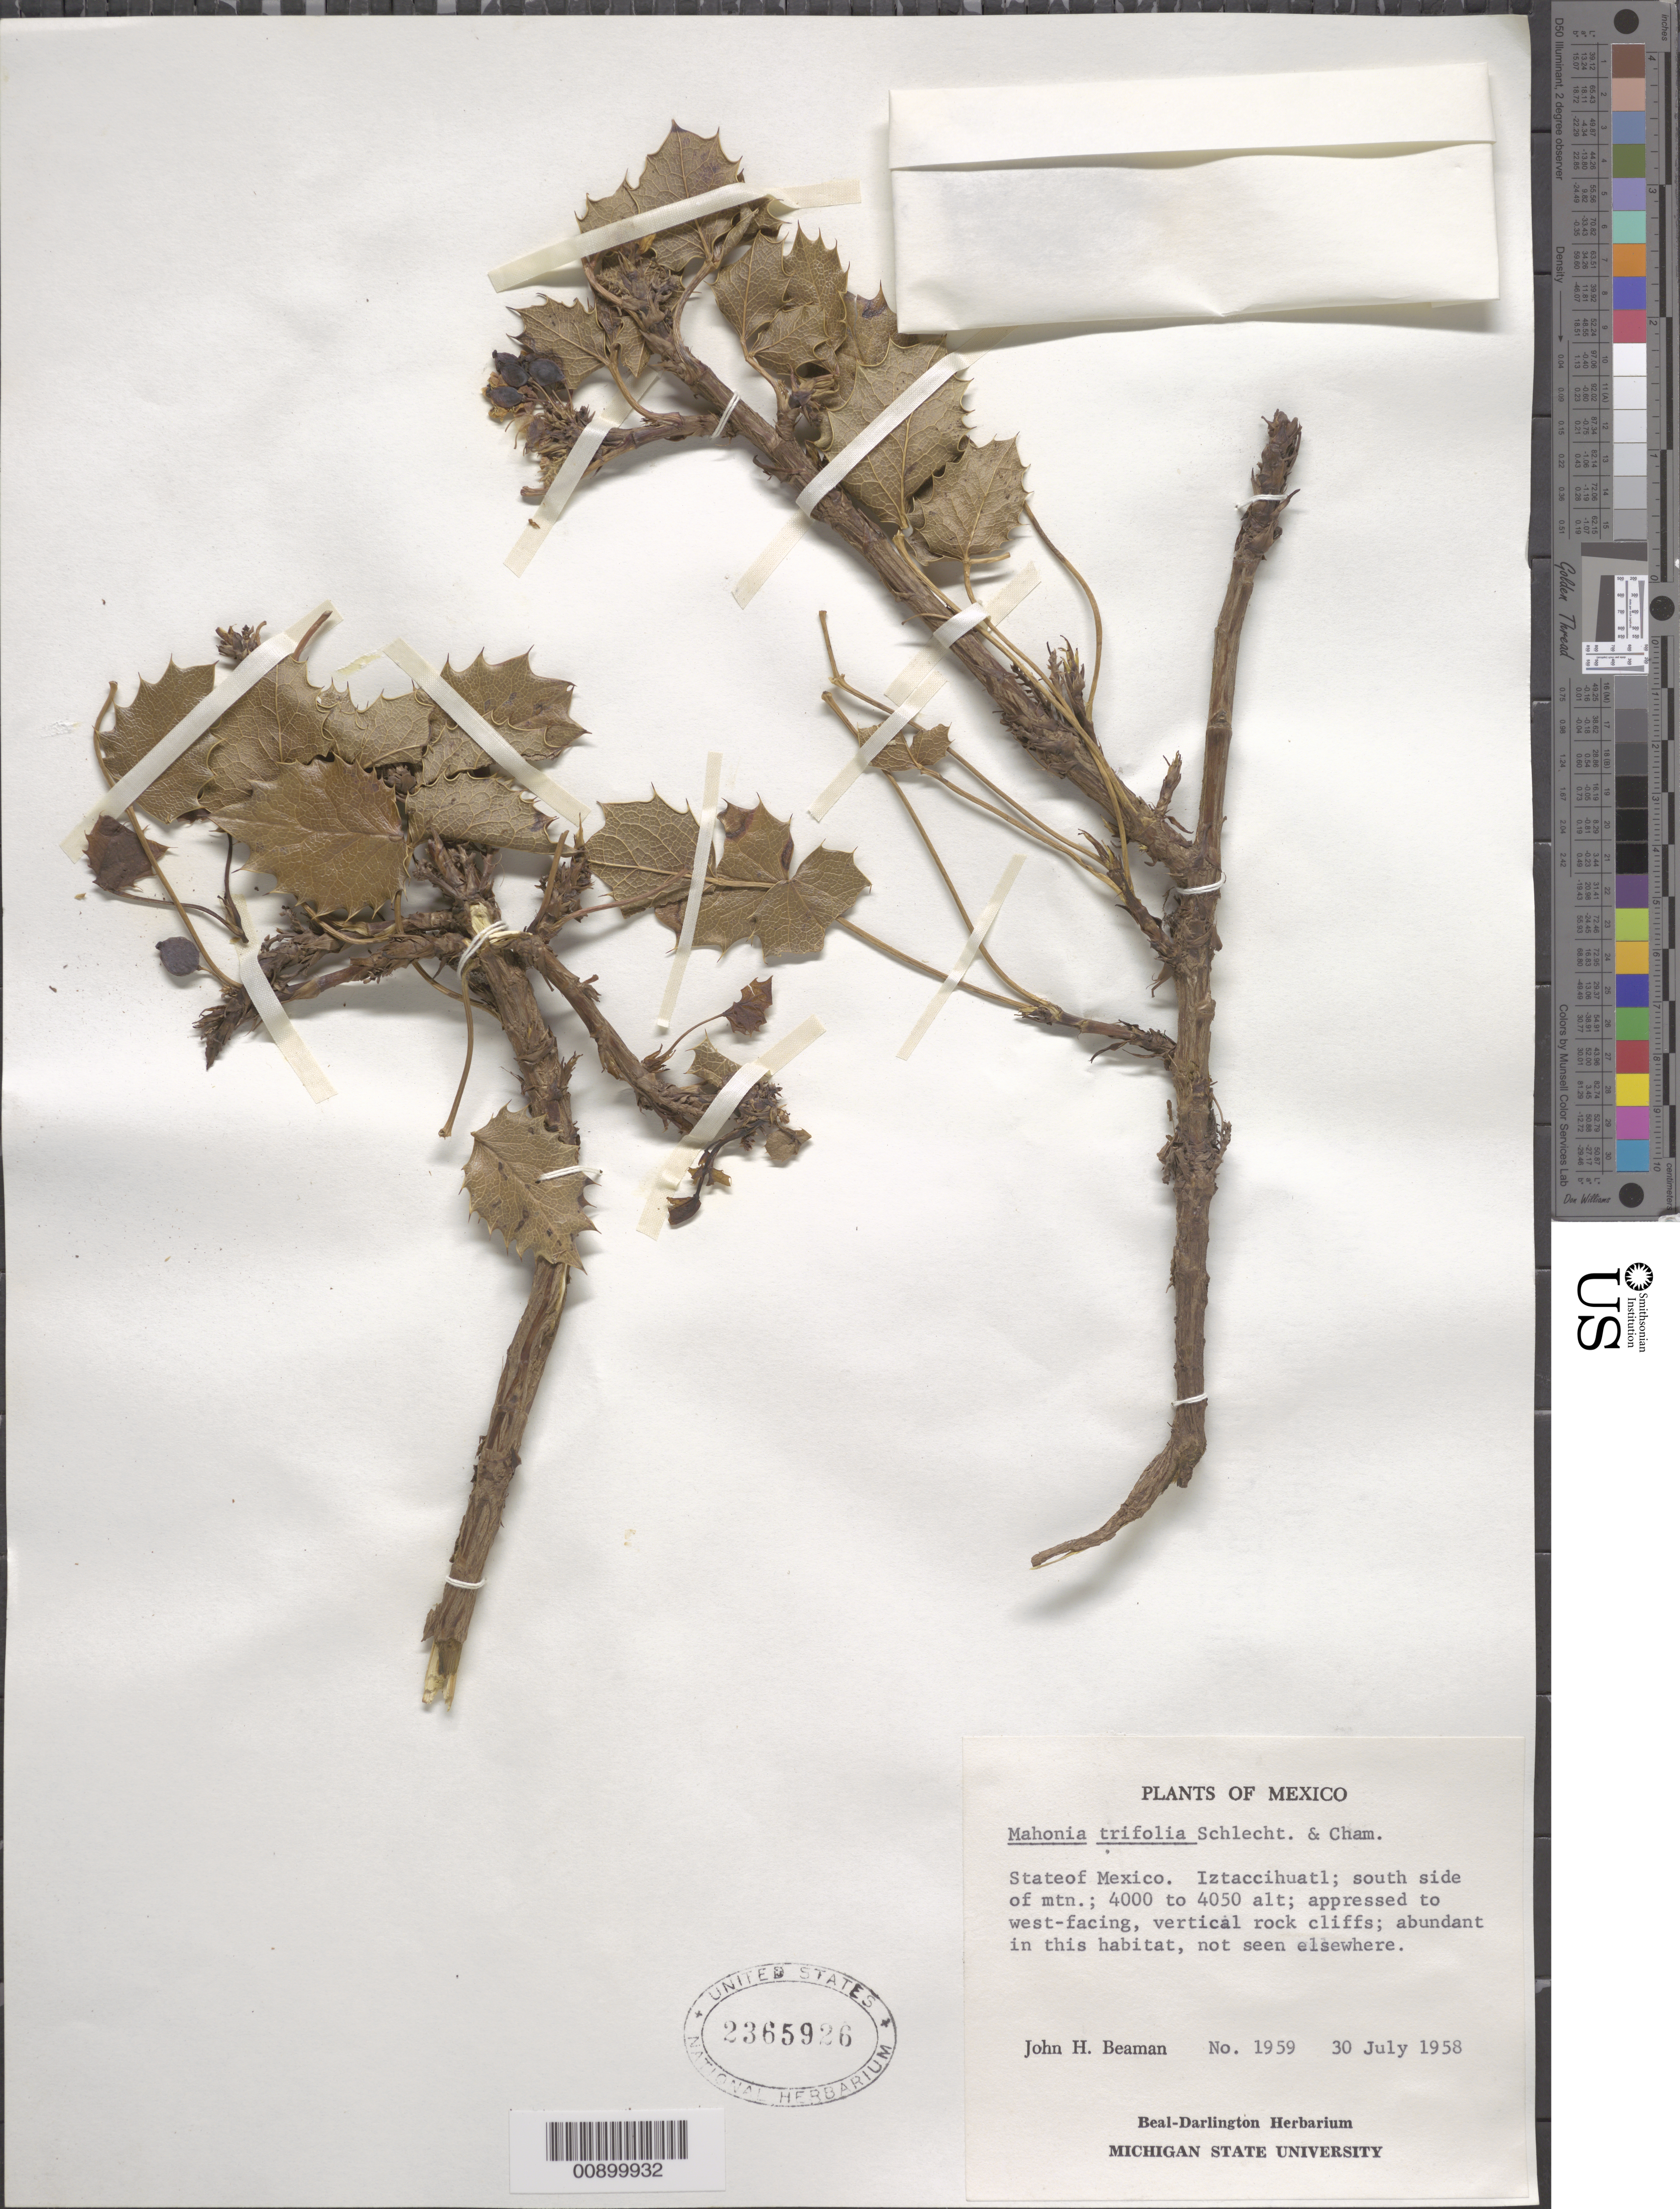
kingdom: Plantae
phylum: Tracheophyta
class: Magnoliopsida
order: Ranunculales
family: Berberidaceae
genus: Mahonia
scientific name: Mahonia trifolia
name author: Cham. & Schult.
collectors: J. H. Beaman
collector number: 1959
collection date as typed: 30 Jul 1958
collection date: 1958-07-30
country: Mexico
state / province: México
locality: State of México: Iztaccihuatl, south side of mountain.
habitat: Appressed to west-facing, vertical rock cliffs.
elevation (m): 4050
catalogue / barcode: US 2365926